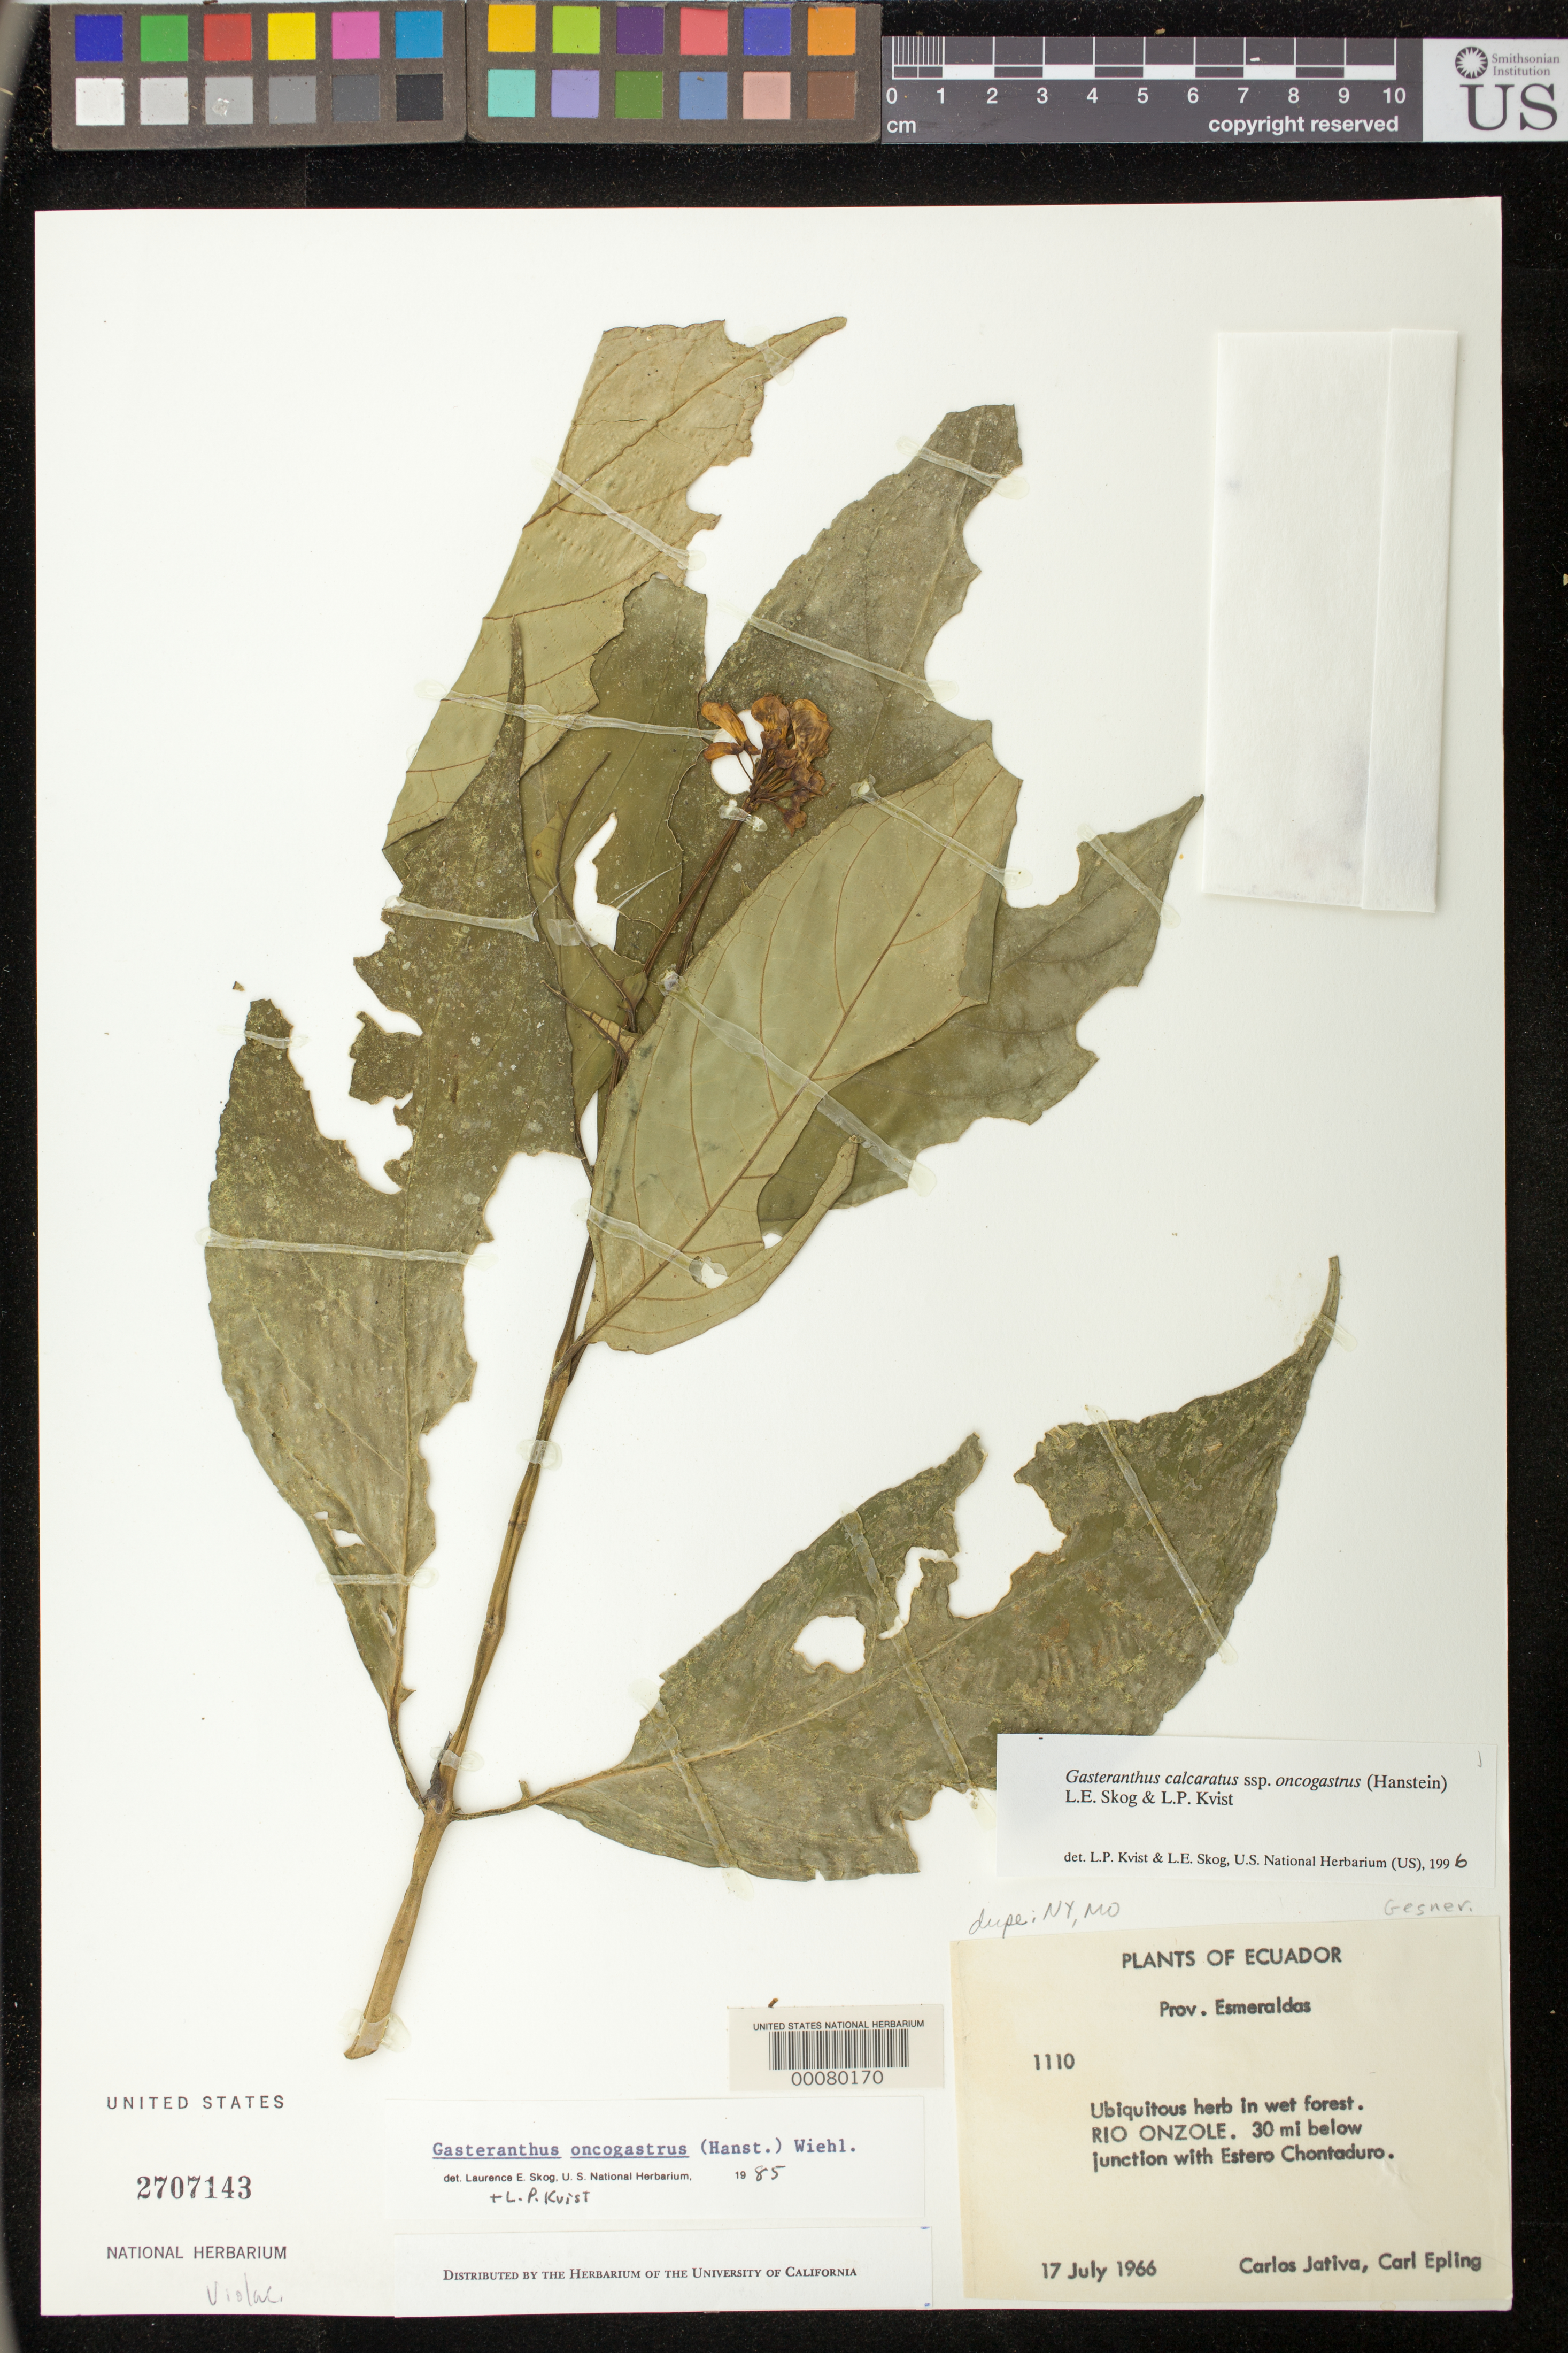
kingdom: Plantae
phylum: Tracheophyta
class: Magnoliopsida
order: Lamiales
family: Gesneriaceae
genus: Sinningia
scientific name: Sinningia incarnata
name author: (Aubl.) D.L. Denham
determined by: Skog, Laurence E.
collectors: C. D. Játiva & C. C. Epling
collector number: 1110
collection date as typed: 17 Jul 1966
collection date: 1966-07-17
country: Ecuador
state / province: Esmeraldas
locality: Rio Onzole, 30 mi below junction with Estero Chontaduro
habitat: In wet forest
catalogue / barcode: US 2707143